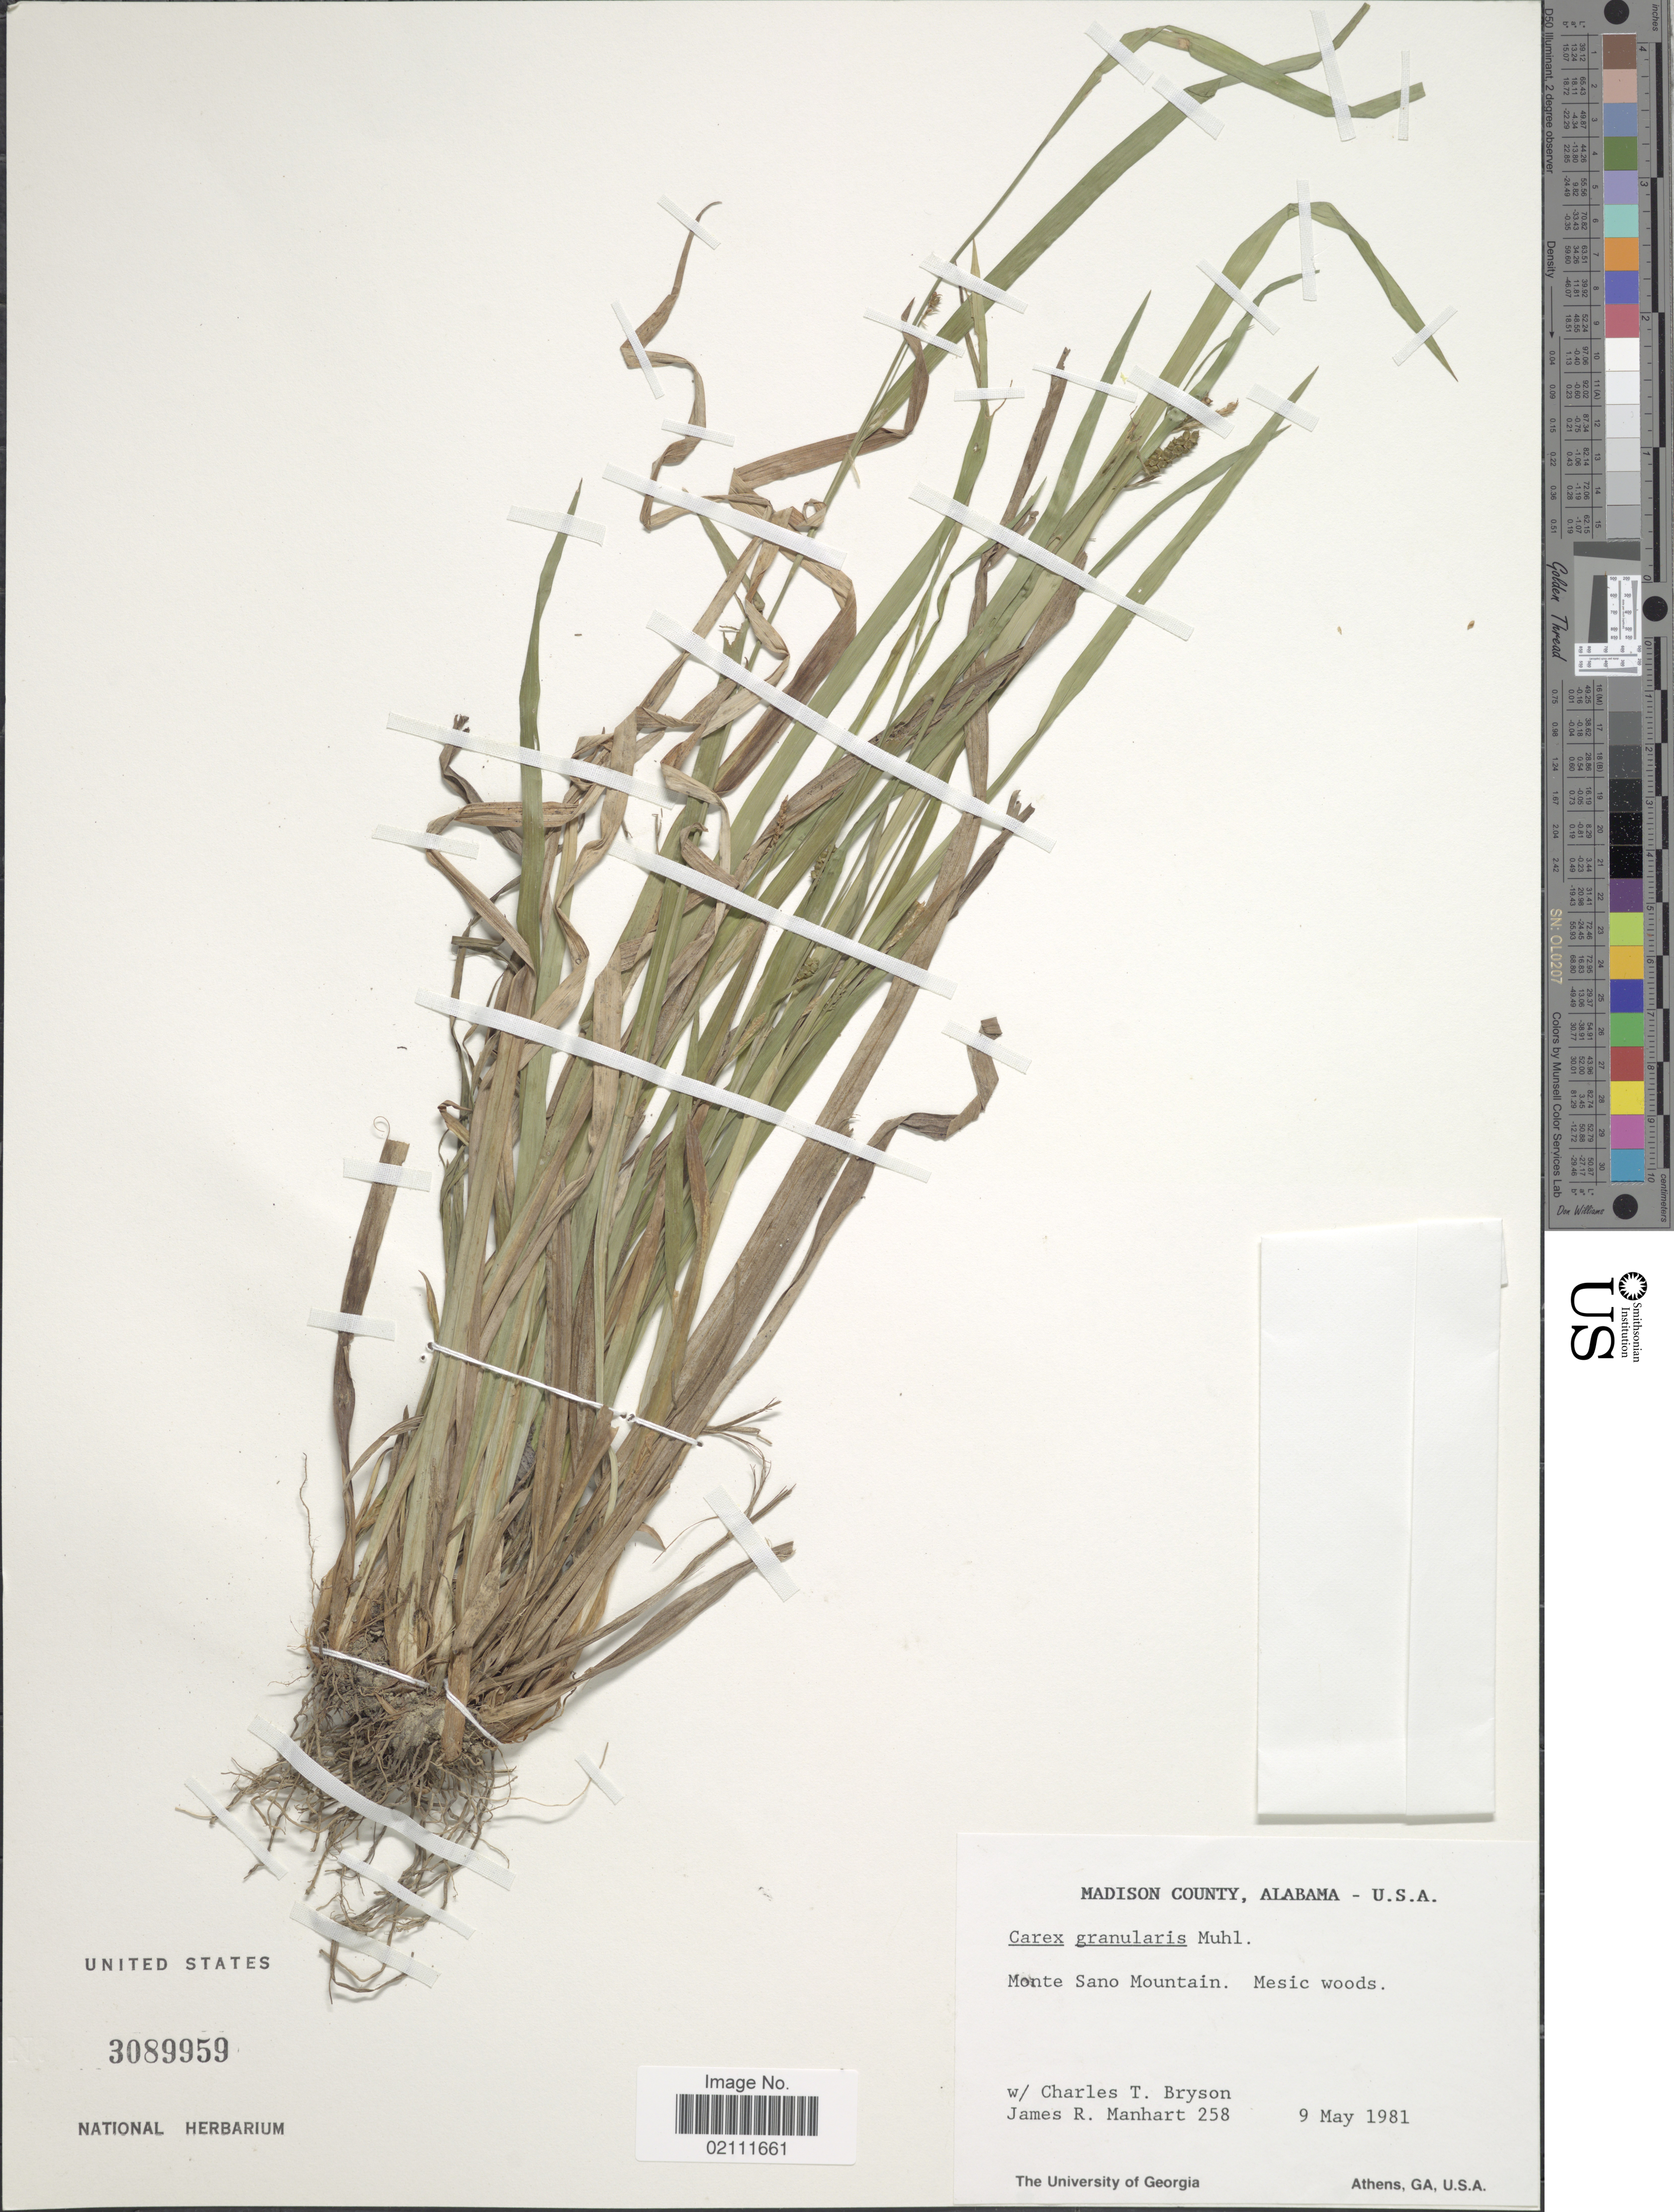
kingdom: Plantae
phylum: Tracheophyta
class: Liliopsida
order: Poales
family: Cyperaceae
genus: Carex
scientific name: Carex granularis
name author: Muhl. ex Willd.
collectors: C. Bryson & J. Manhart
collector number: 258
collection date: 1981-05-09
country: United States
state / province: Alabama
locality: Madison County, Monte Sano Mountain, mesic woods.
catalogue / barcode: US 3089959